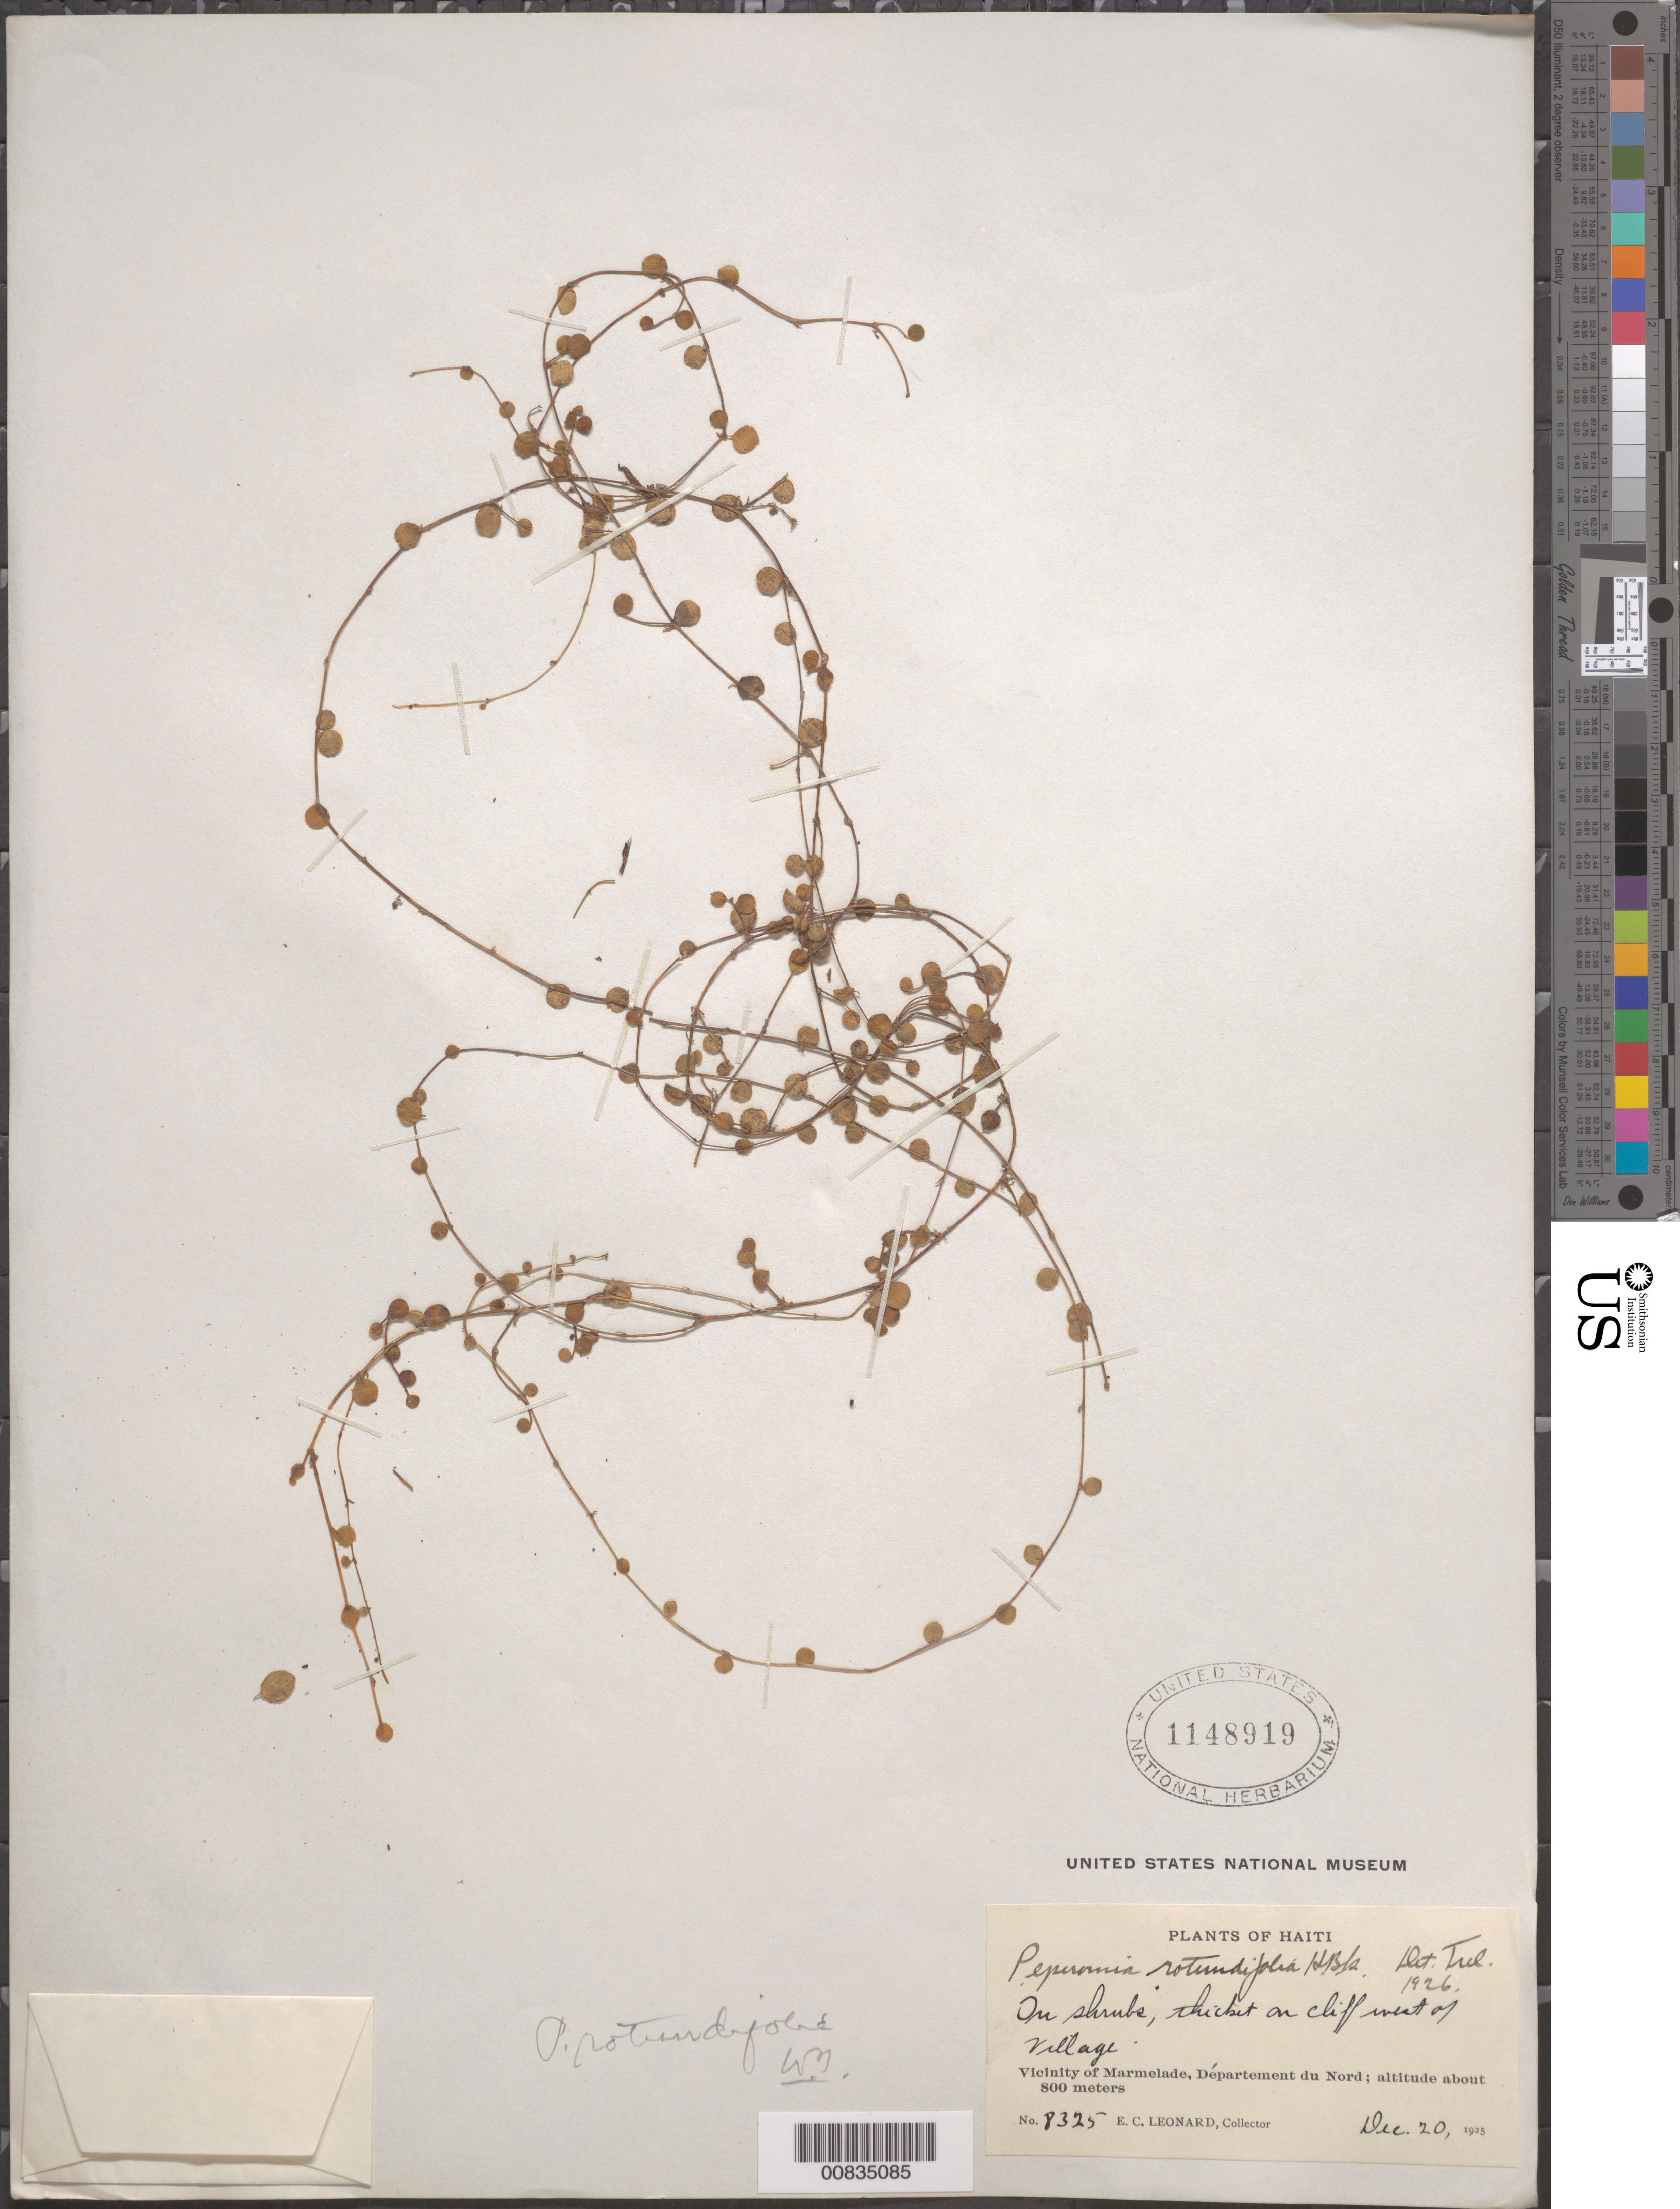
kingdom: Plantae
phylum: Tracheophyta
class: Magnoliopsida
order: Piperales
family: Piperaceae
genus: Peperomia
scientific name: Peperomia rotundifolia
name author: (L.) Kunth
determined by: Trelease, --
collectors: E. C. Leonard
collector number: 8325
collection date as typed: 20 Dec 1925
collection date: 1925-12-20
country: Haiti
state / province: Nord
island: Hispaniola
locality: Vicinity of Marmelade, cliff west of village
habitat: On shrubs, thicket on cliff.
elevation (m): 800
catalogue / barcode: US 1148919